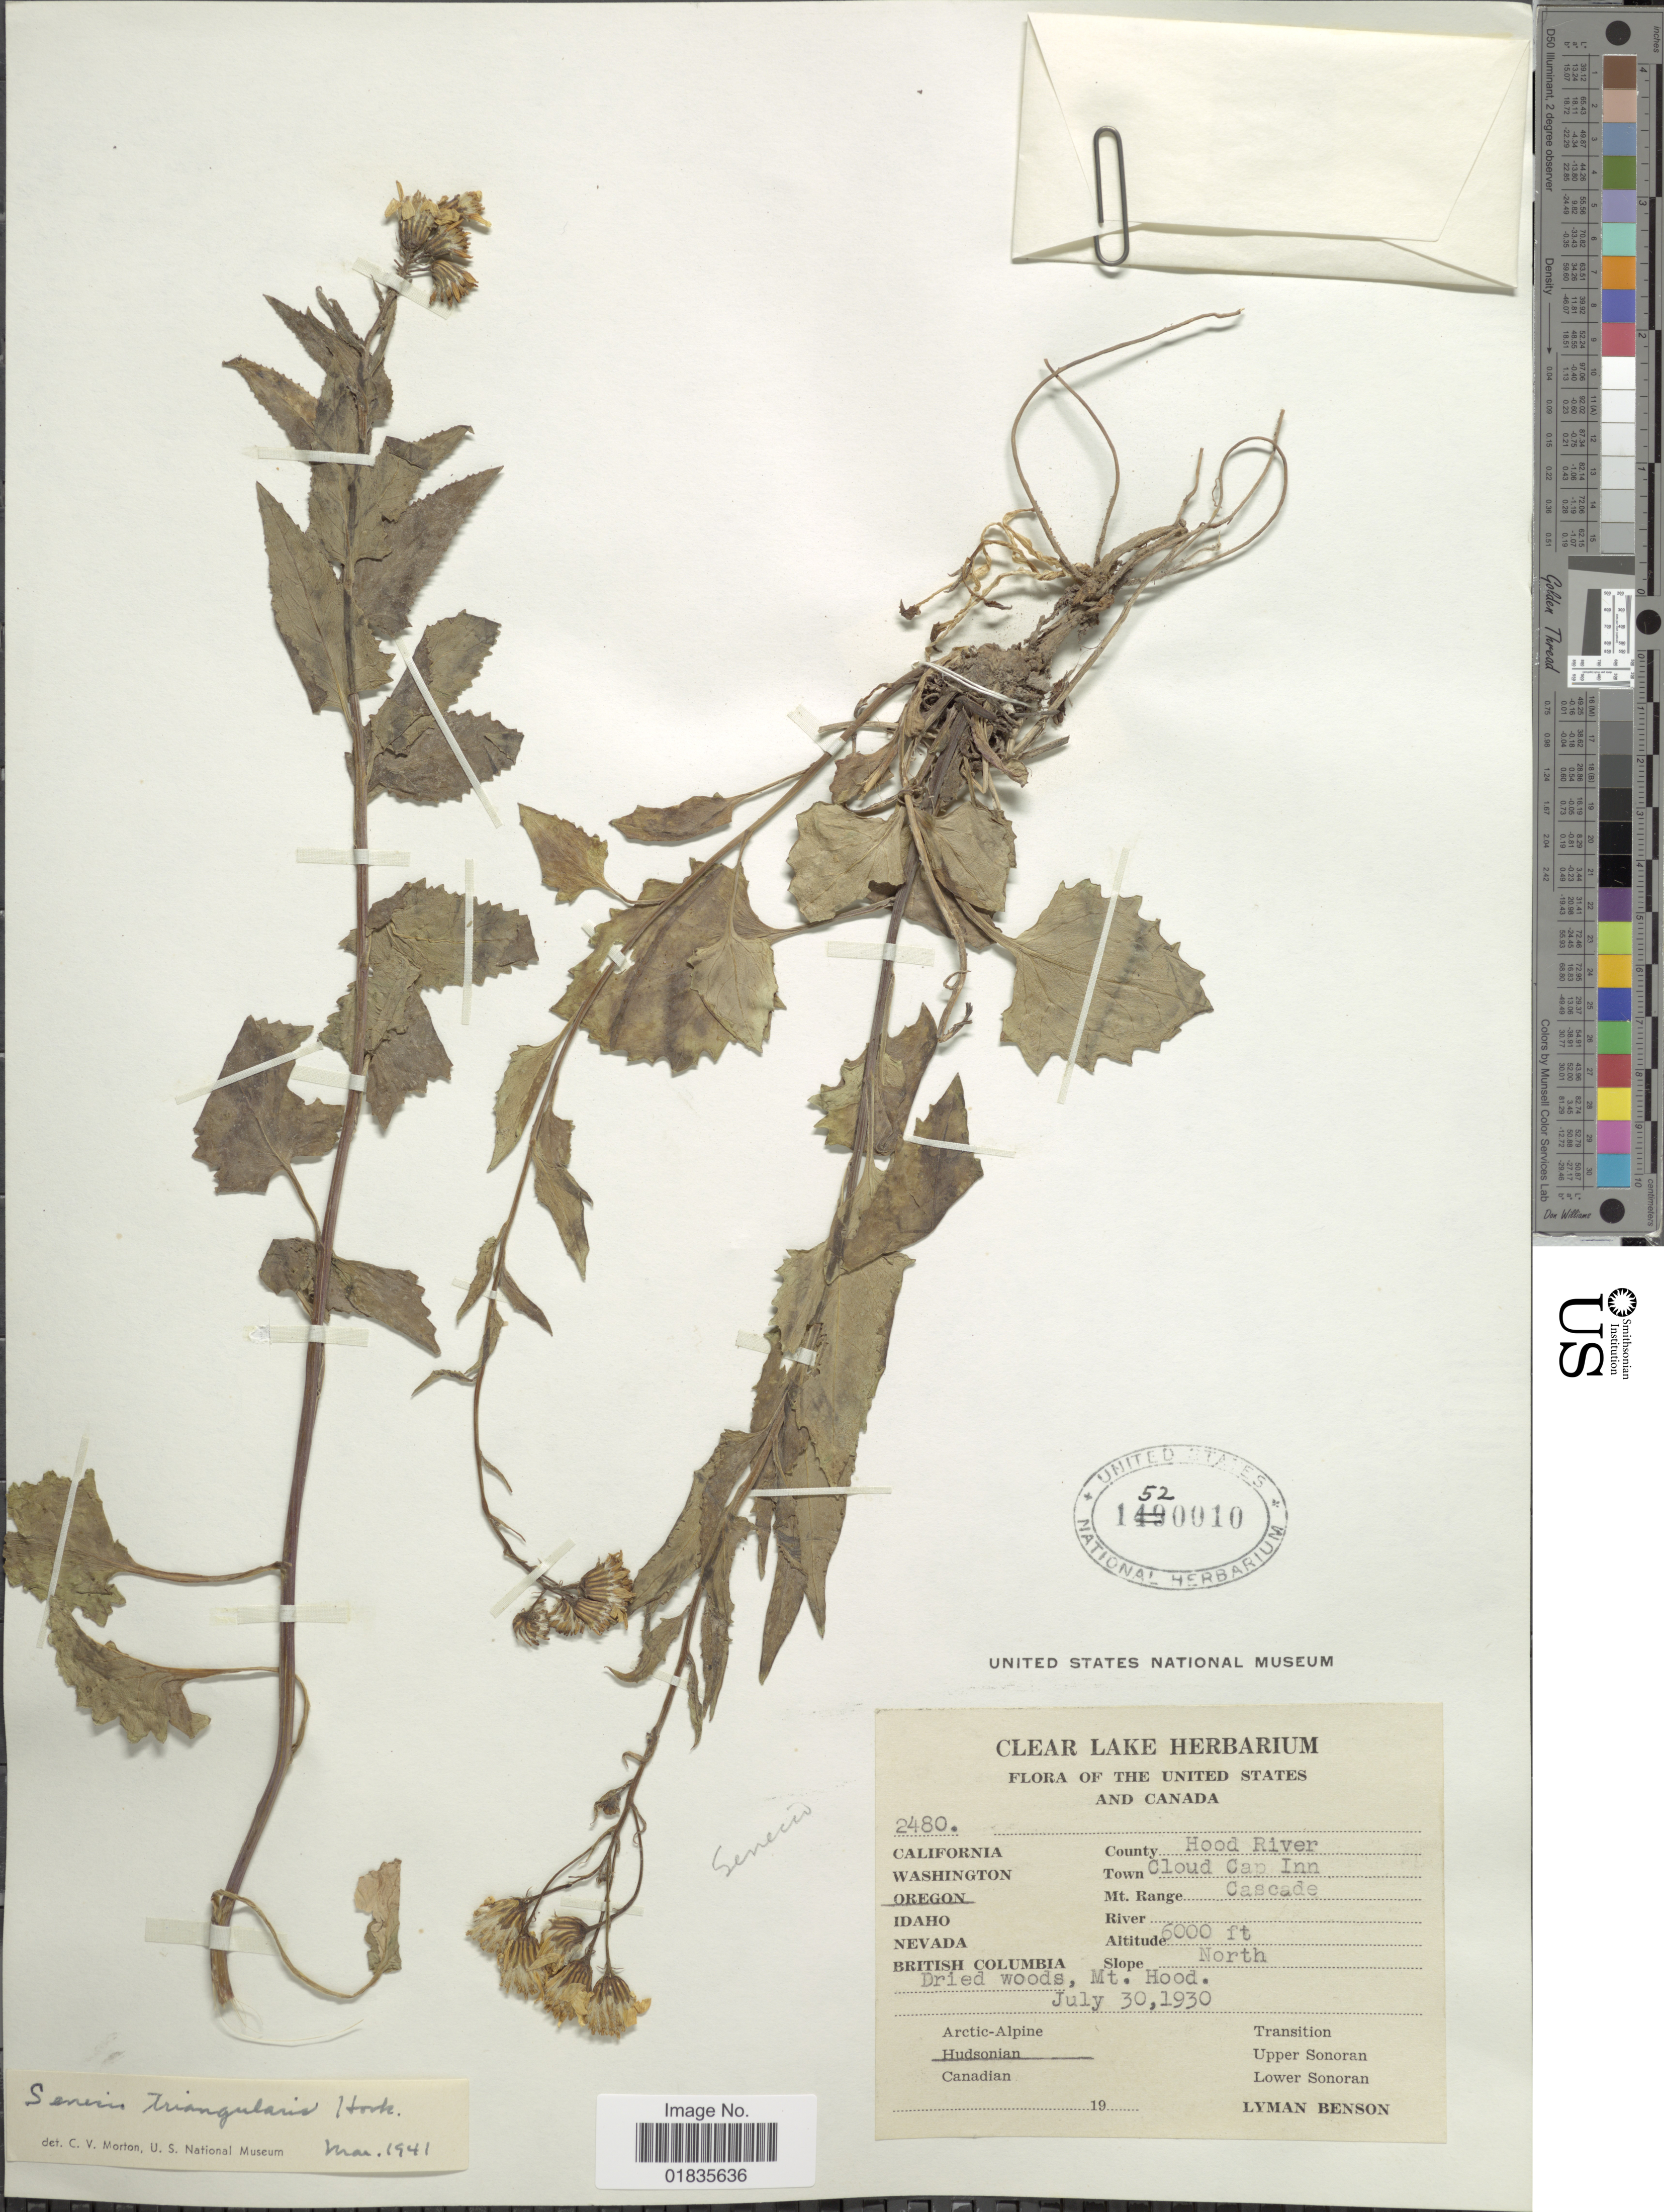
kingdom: Plantae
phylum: Tracheophyta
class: Magnoliopsida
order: Asterales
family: Asteraceae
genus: Senecio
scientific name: Senecio triangularis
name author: Hook.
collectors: L. D. Benson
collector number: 2480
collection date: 1930-07-30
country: United States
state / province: Oregon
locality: County Hood River, Town Cloud Cap Inn, Mt. Range Cascade, north slope, dried woods, Mt. Hood.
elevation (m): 1829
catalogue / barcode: US 1520010